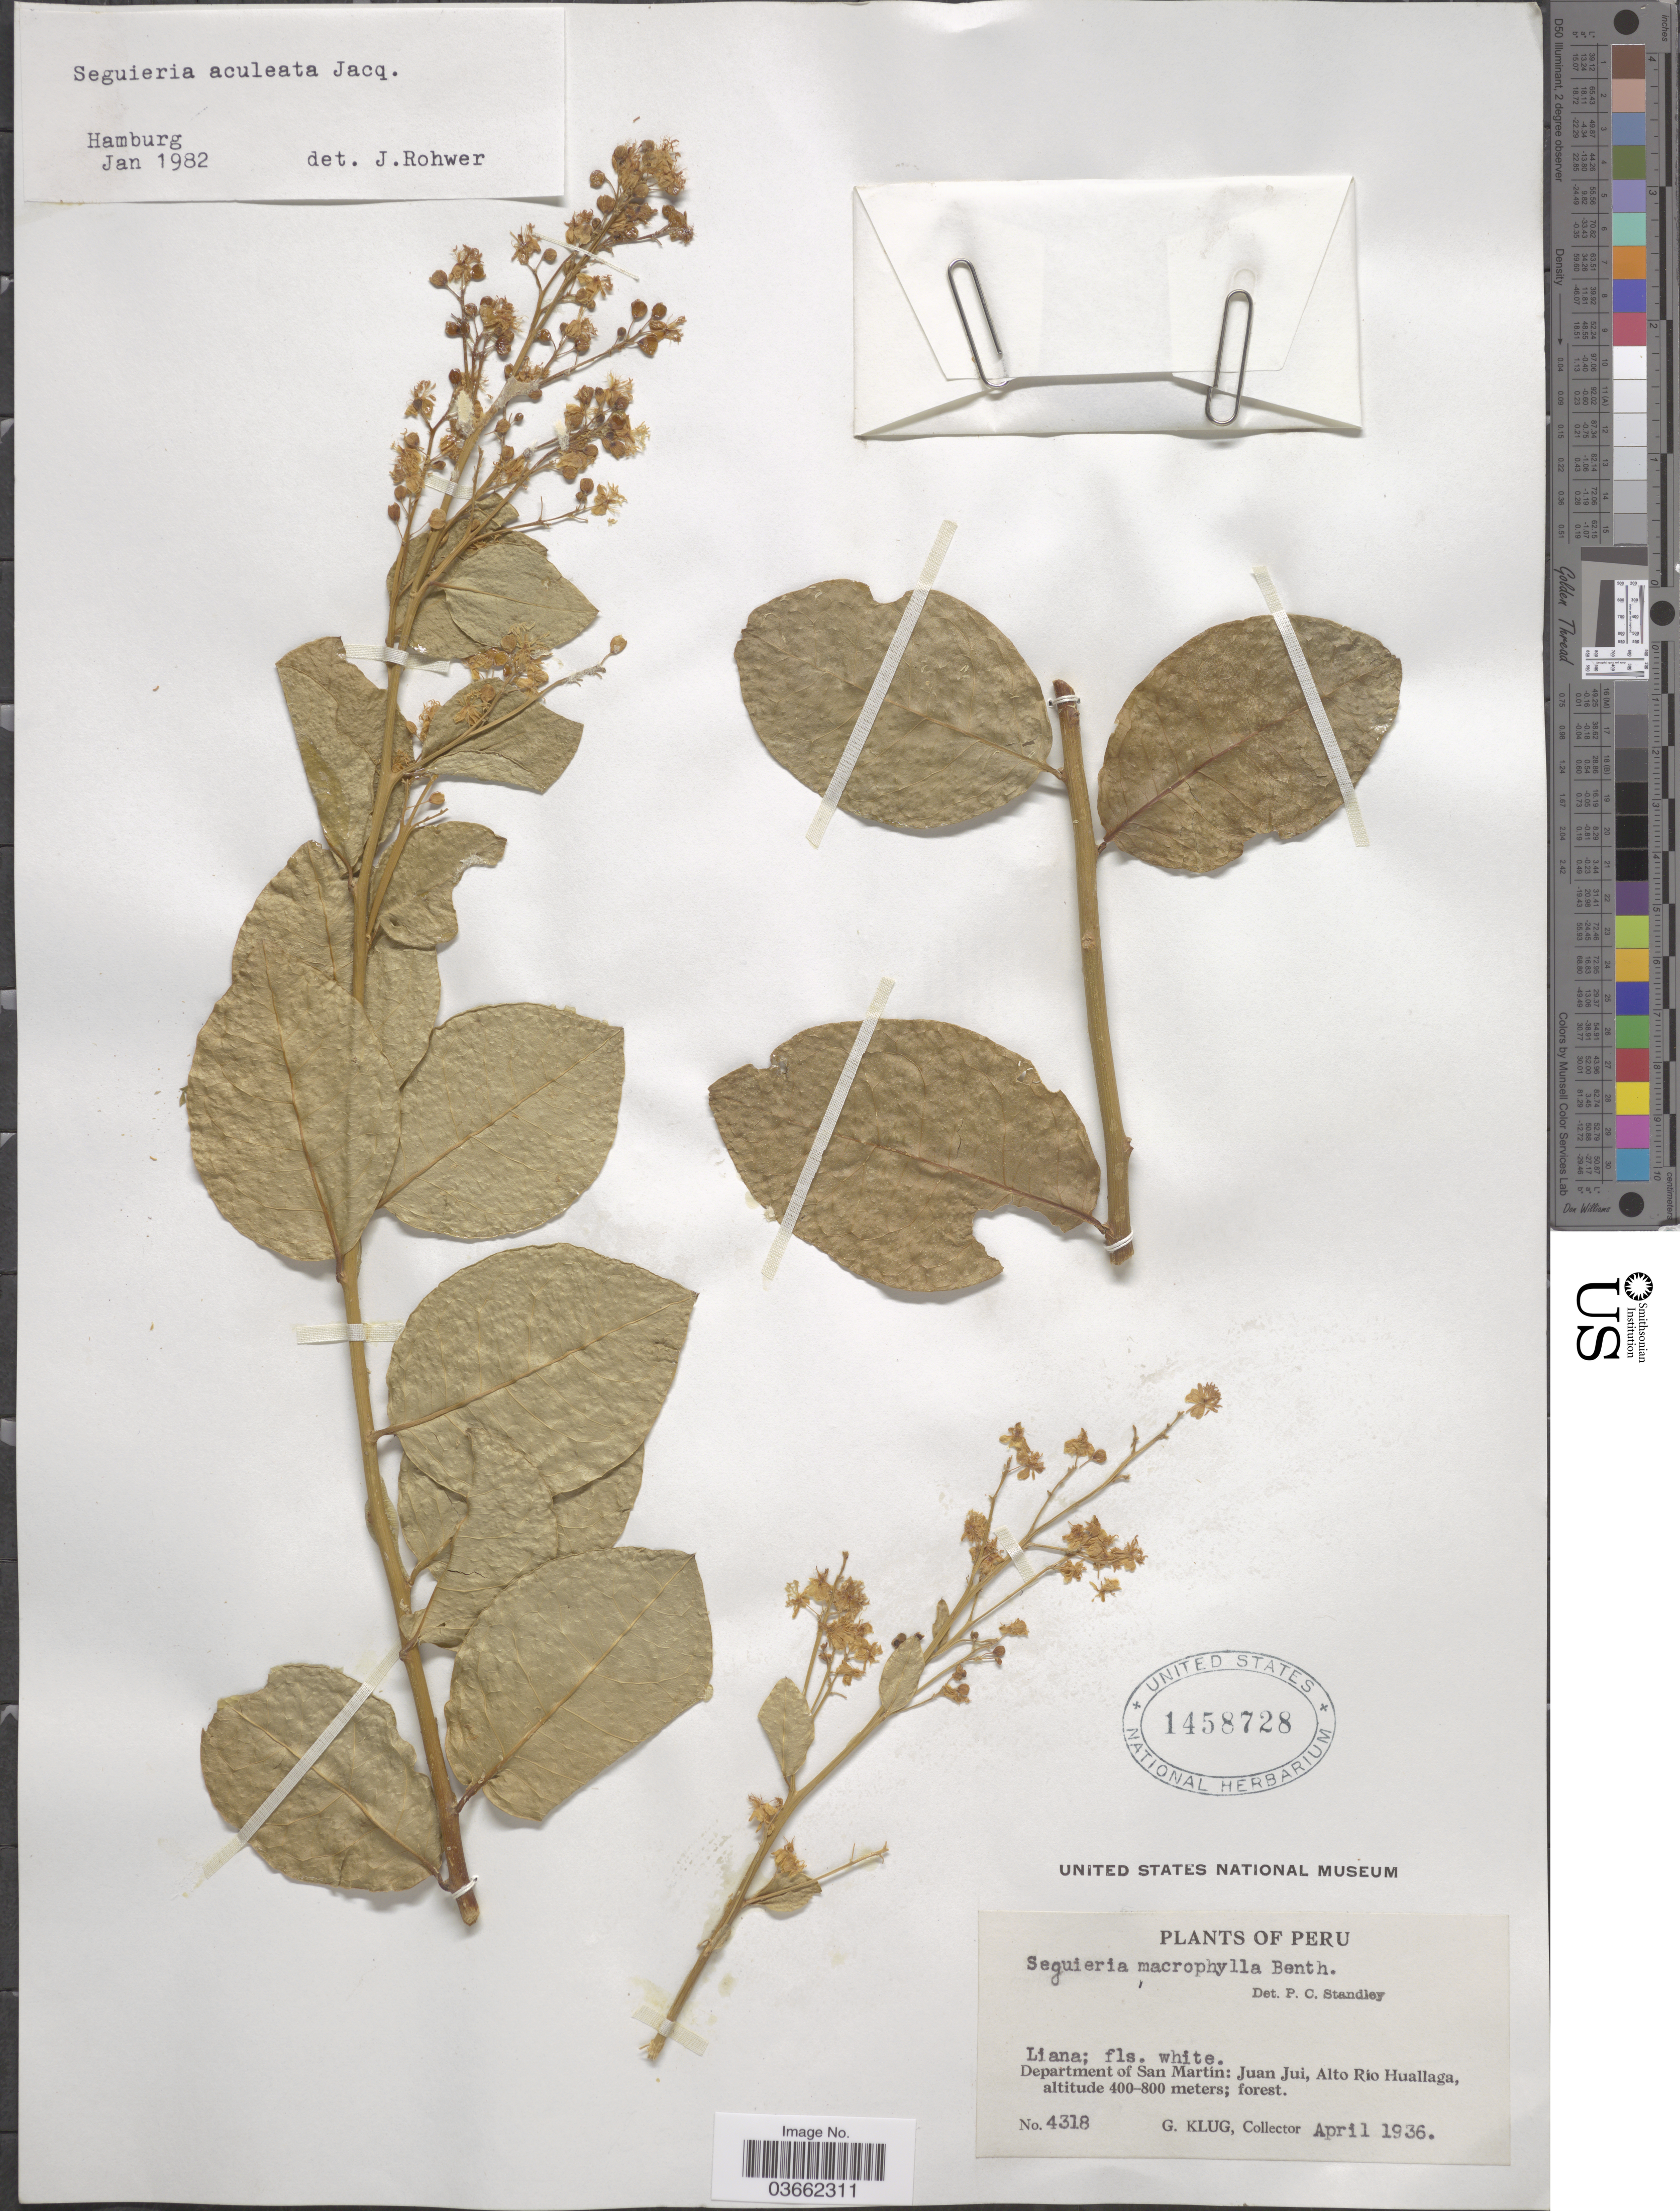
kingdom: Plantae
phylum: Tracheophyta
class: Magnoliopsida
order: Caryophyllales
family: Phytolaccaceae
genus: Seguieria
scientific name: Seguieria aculeata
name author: Jacq.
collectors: G. Klug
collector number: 4318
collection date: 1936-04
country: Peru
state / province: San Martín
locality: Department of San Martin: Juan Jui, Alto Río Huallaga.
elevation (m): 400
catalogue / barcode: US 1458728